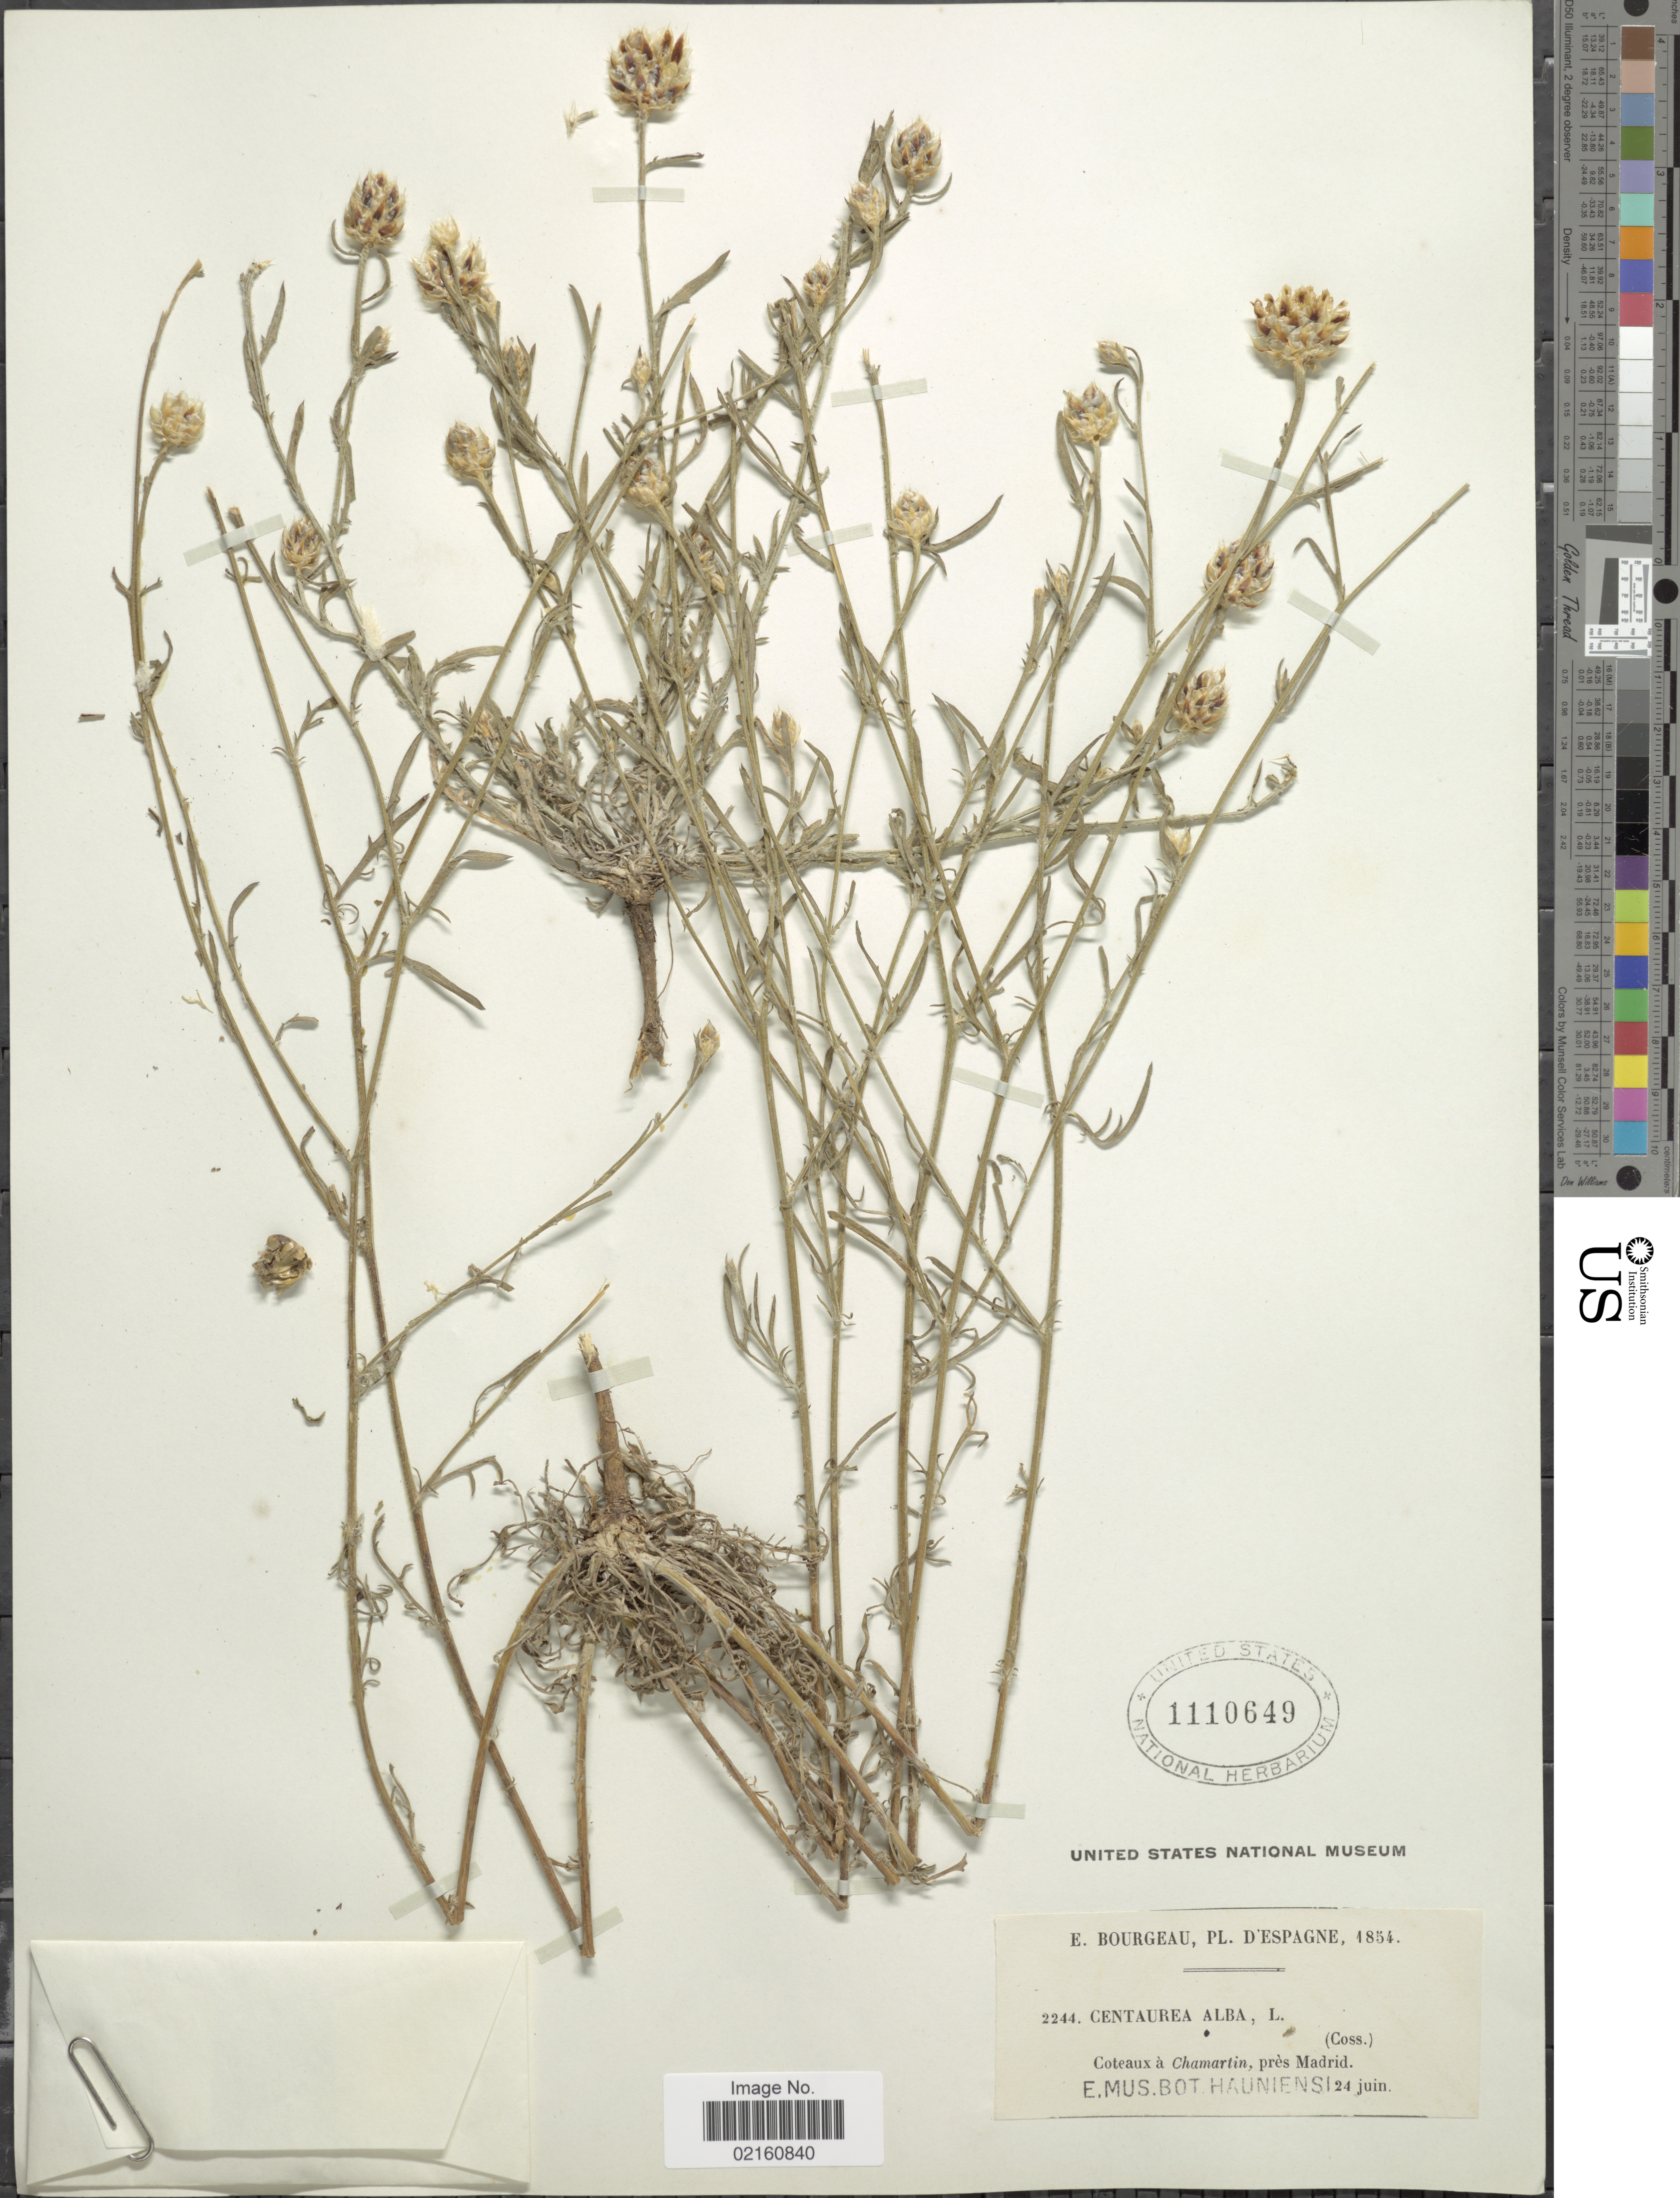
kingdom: Plantae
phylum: Tracheophyta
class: Magnoliopsida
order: Asterales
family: Asteraceae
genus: Centaurea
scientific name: Centaurea alba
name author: L.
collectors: E. Bourgeau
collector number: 2244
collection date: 1854-06-24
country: Spain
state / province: Madrid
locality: Coteaux a Chamartin, pres Madrid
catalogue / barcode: US 1110649